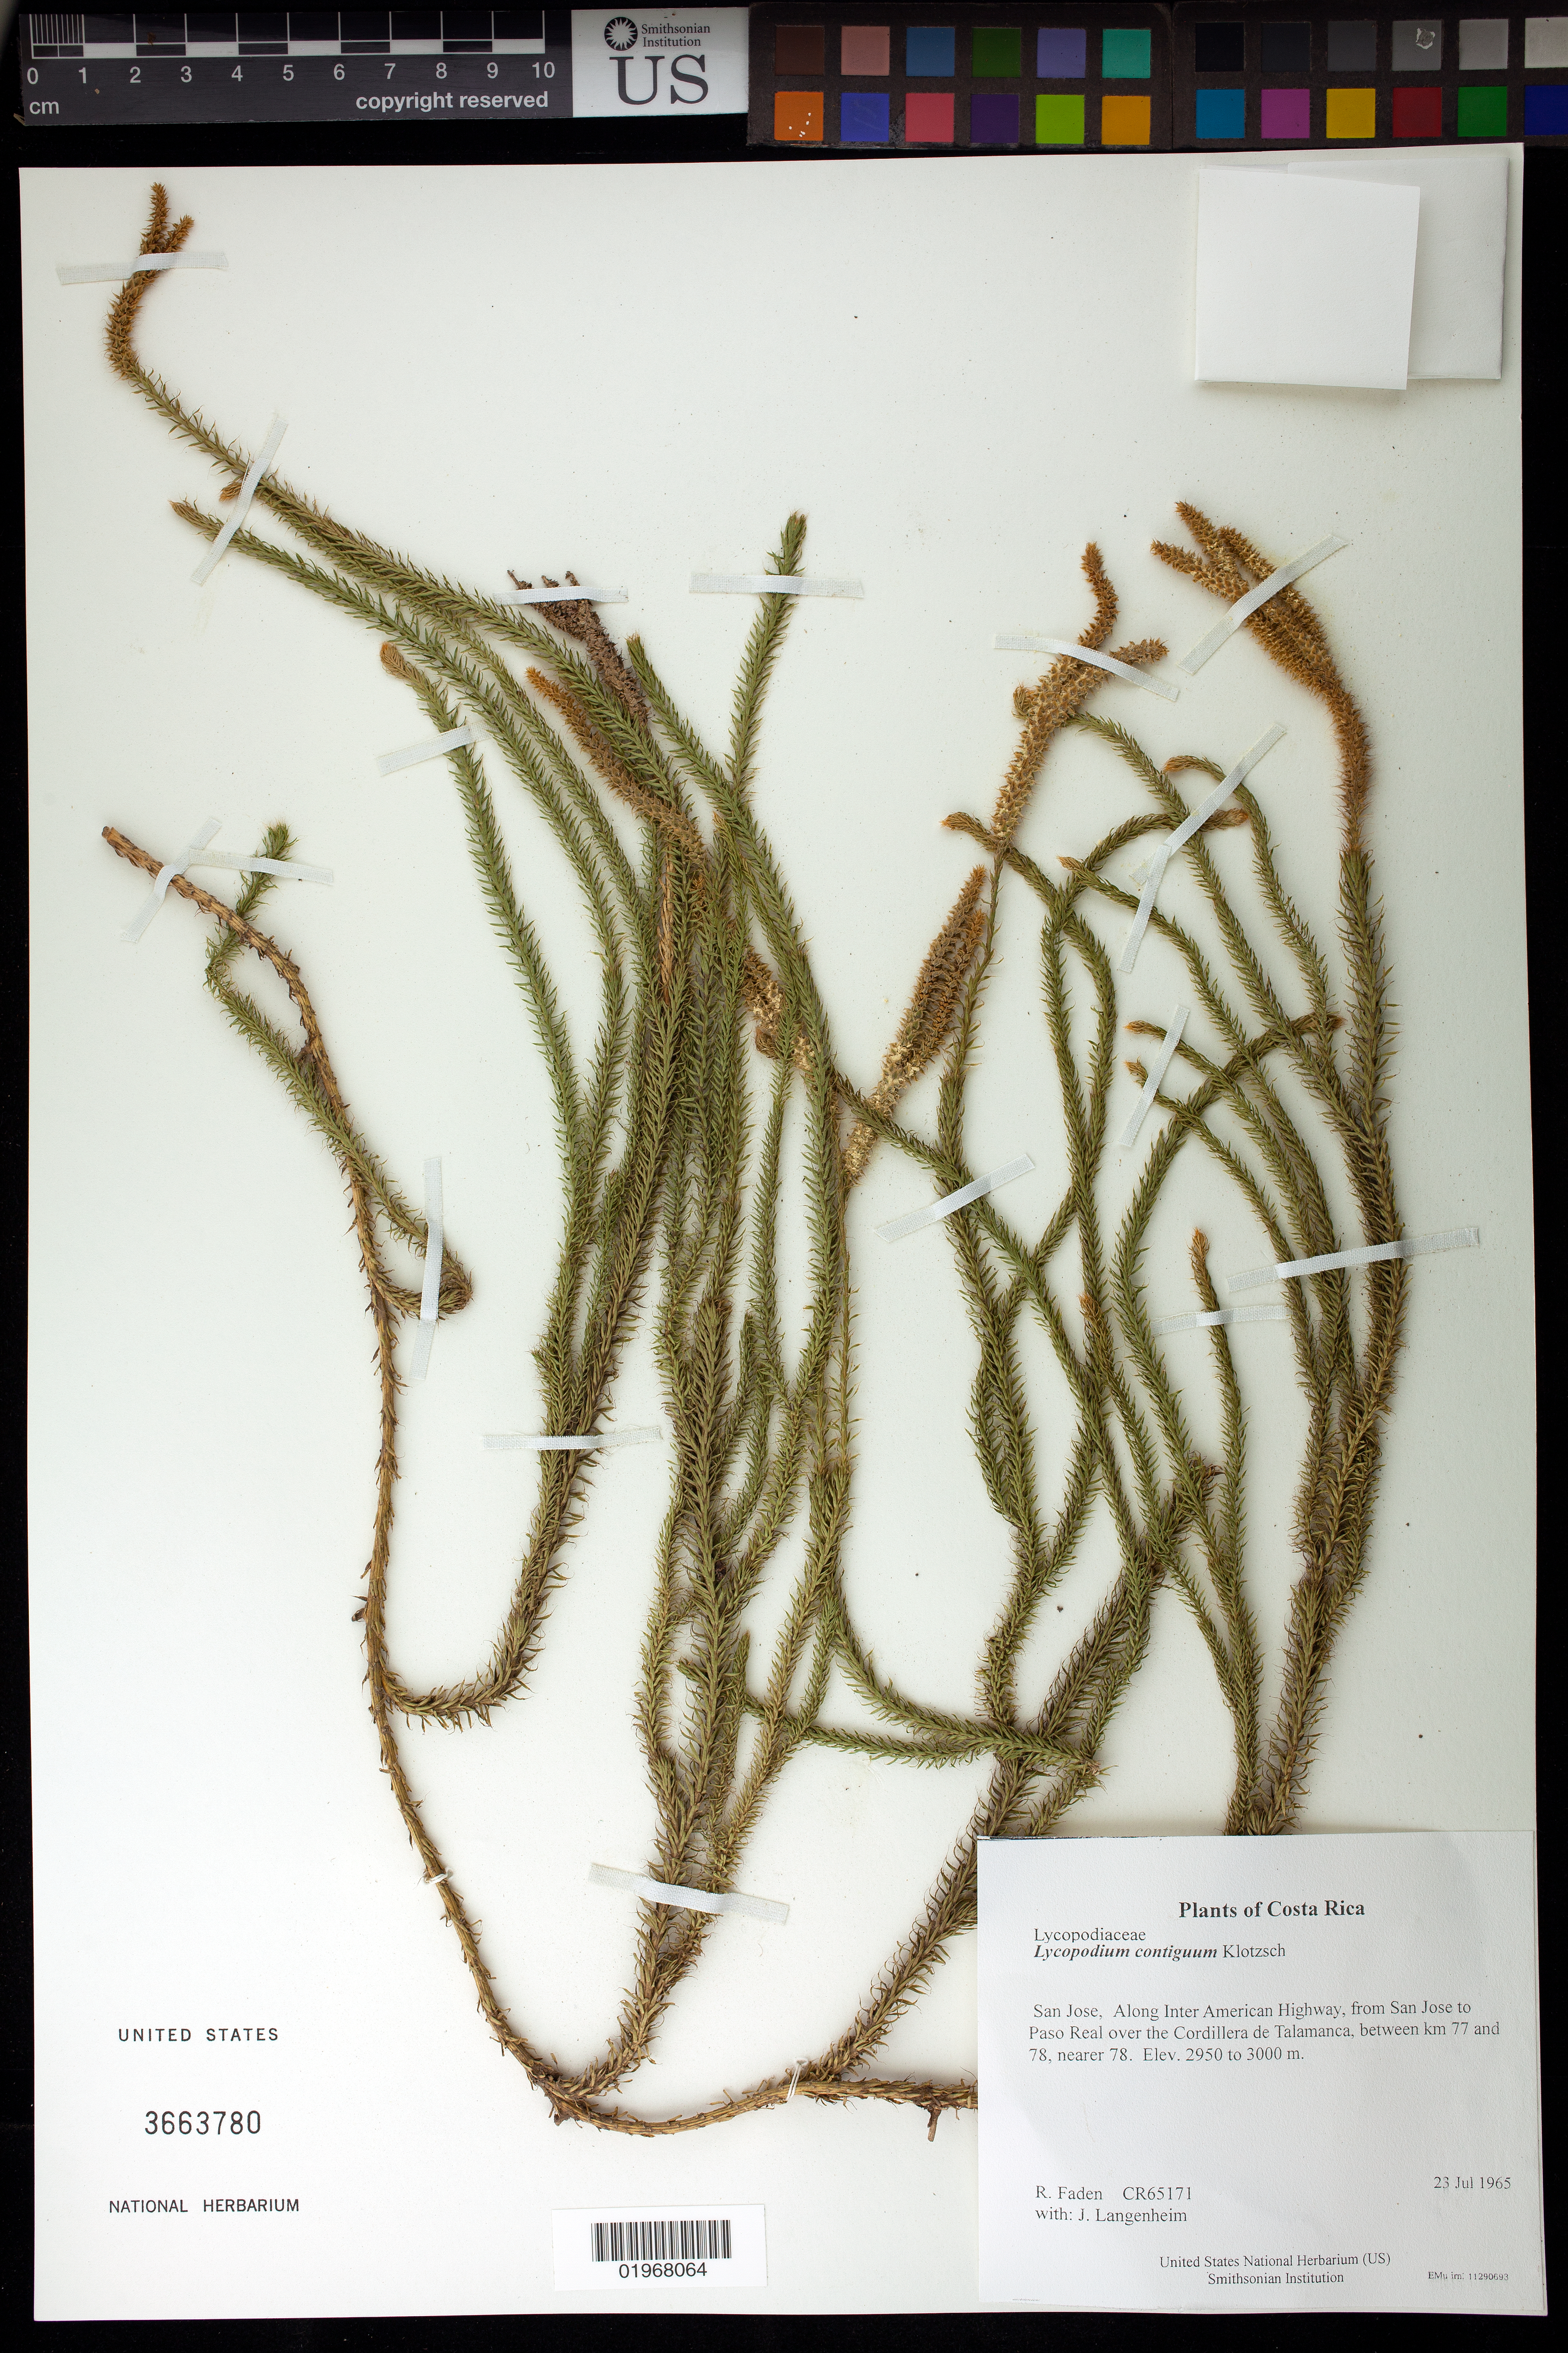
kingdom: Plantae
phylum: Tracheophyta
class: Lycopodiopsida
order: Lycopodiales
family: Lycopodiaceae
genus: Lycopodium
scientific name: Lycopodium clavatum subsp. contiguum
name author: (Klotzsch) B. Øllg.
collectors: R. B. Faden & J. Langenheim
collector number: CR65171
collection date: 1965-07-23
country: Costa Rica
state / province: San Jose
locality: Along Inter American Highway, from San Jose to Paso Real over the Cordillera de Talamanca, between km 77 and 78, nearer 78.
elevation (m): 2950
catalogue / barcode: US 3663780